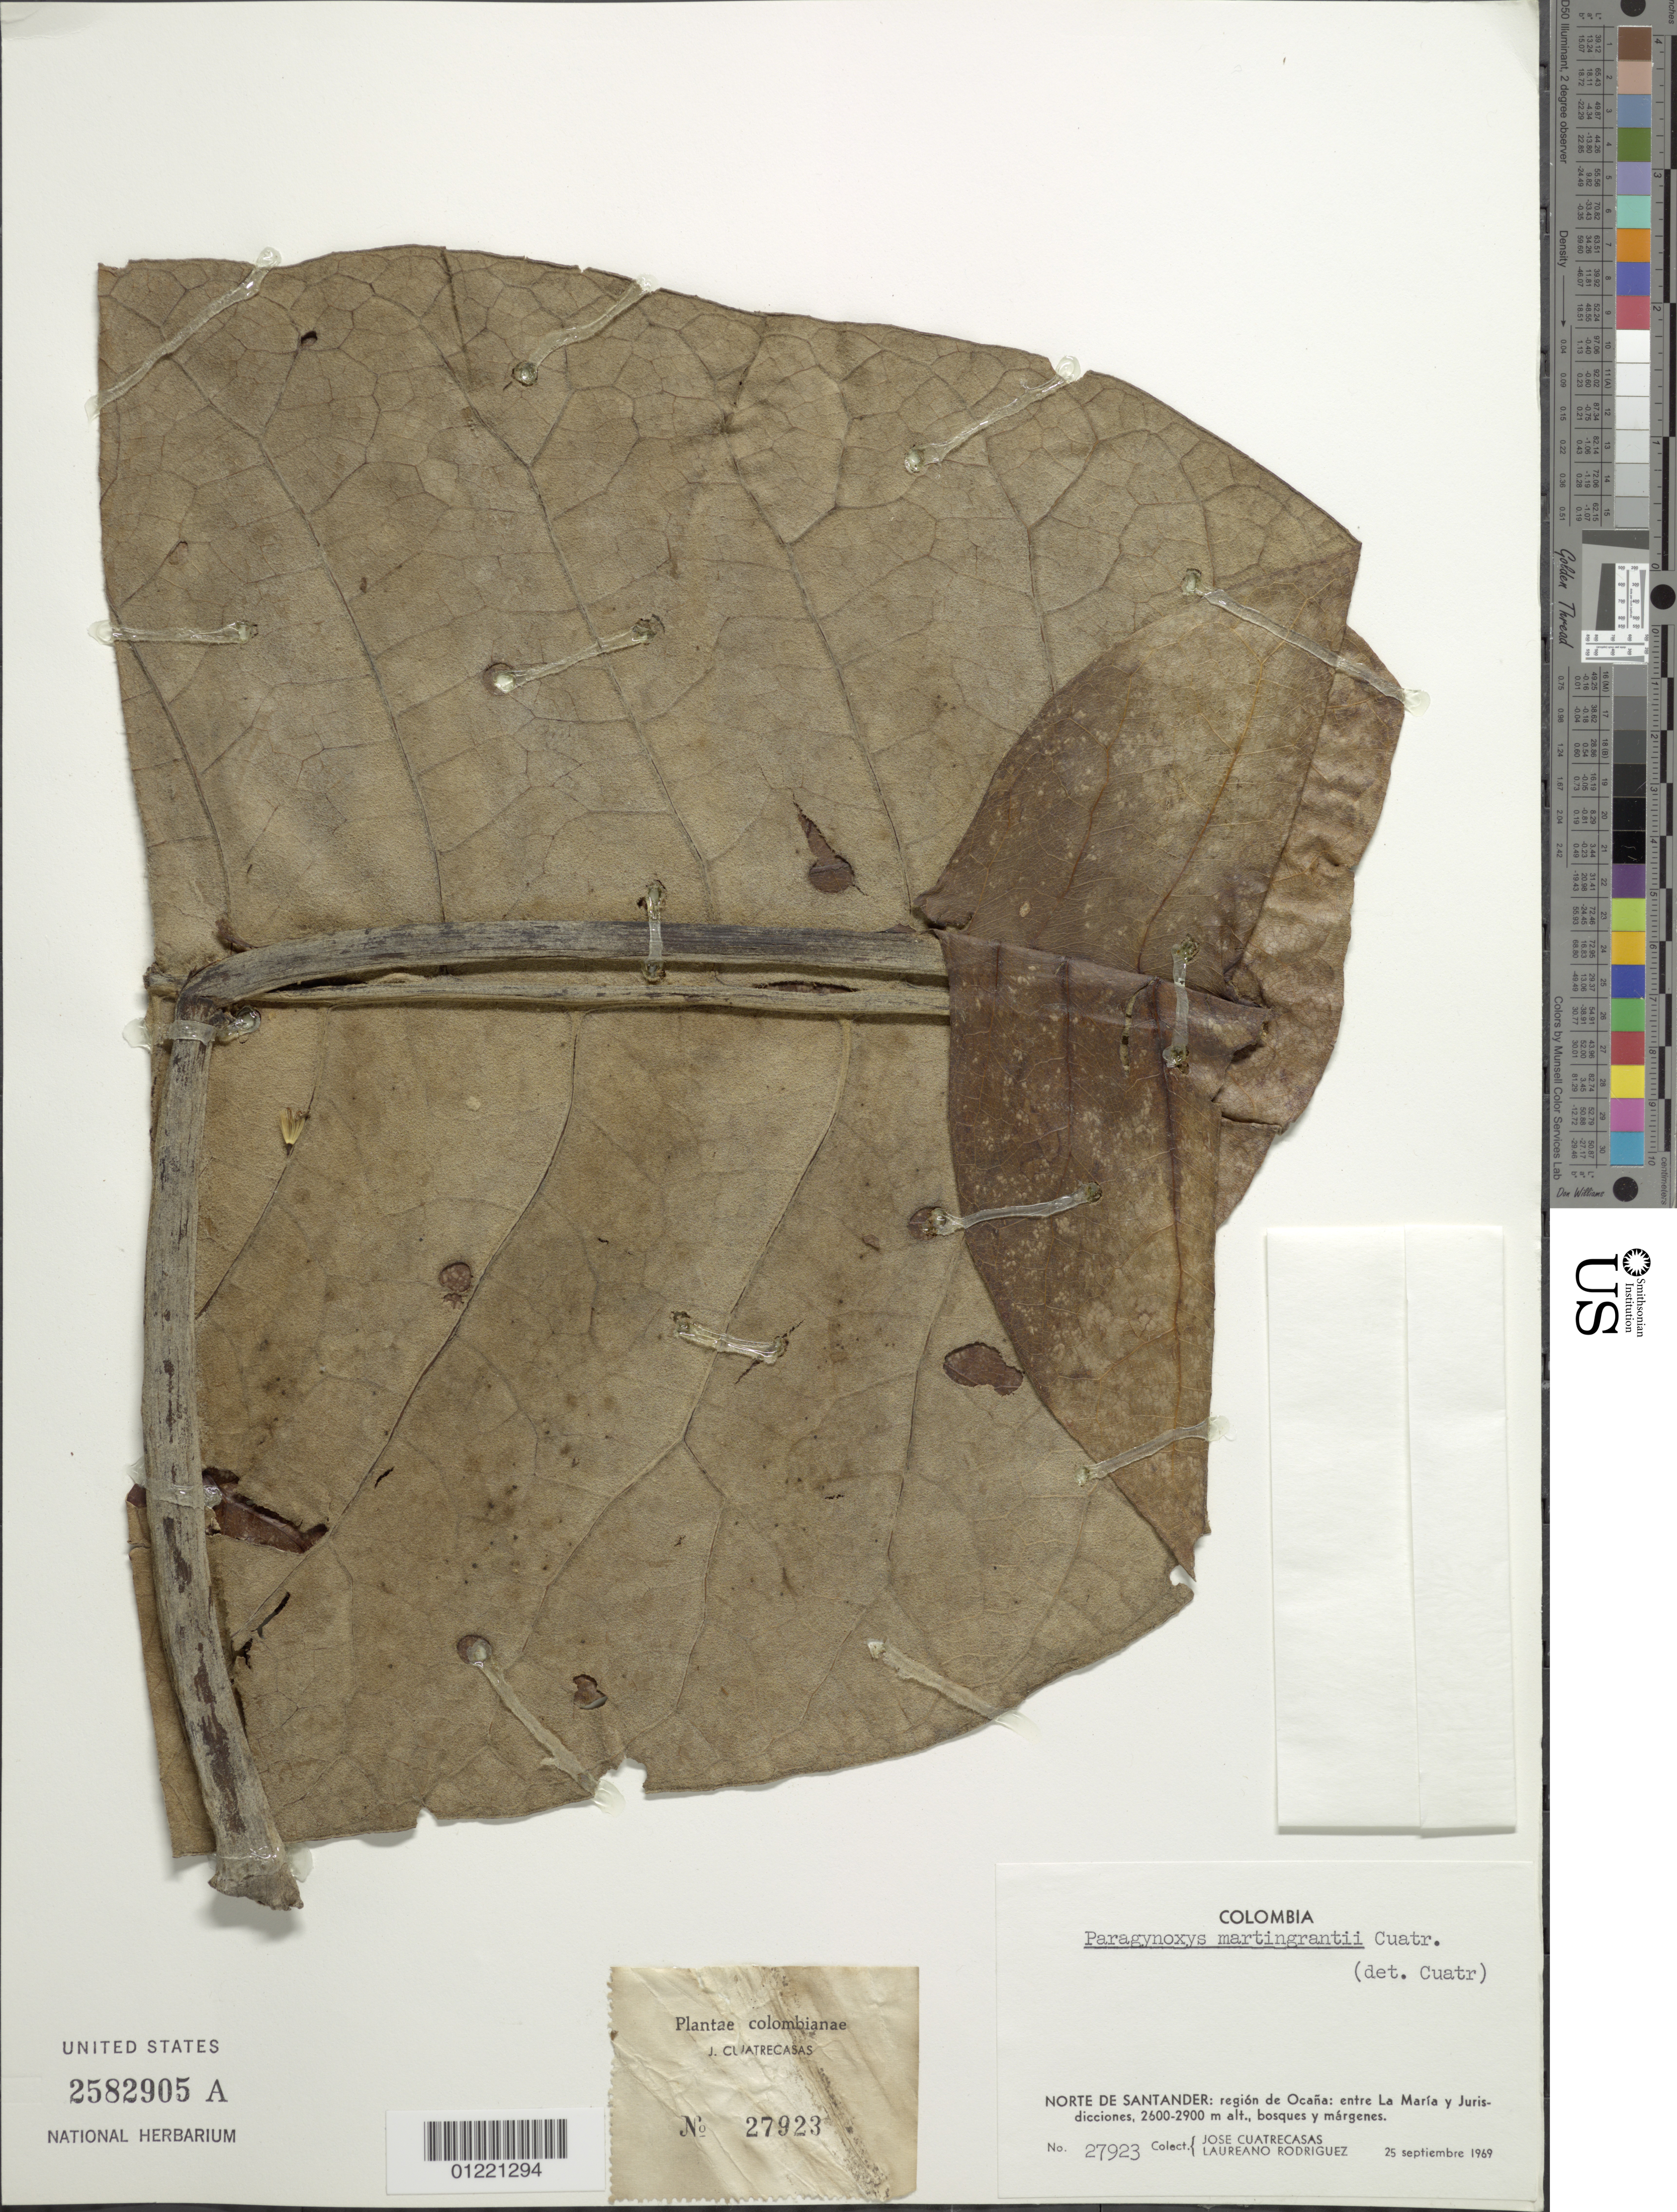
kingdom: Plantae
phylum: Tracheophyta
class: Magnoliopsida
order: Asterales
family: Asteraceae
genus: Paragynoxys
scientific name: Paragynoxys martingrantii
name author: Cuatrec.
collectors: J. Cuatrecasas & L. Rodriguez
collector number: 27923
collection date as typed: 25 Sep 1969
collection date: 1969-09-25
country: Colombia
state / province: Norte de Santander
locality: Región de Ocaña, entre la Maria y Jurisdicciones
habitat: bosques y márgenes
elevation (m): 2600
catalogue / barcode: US 2582905A